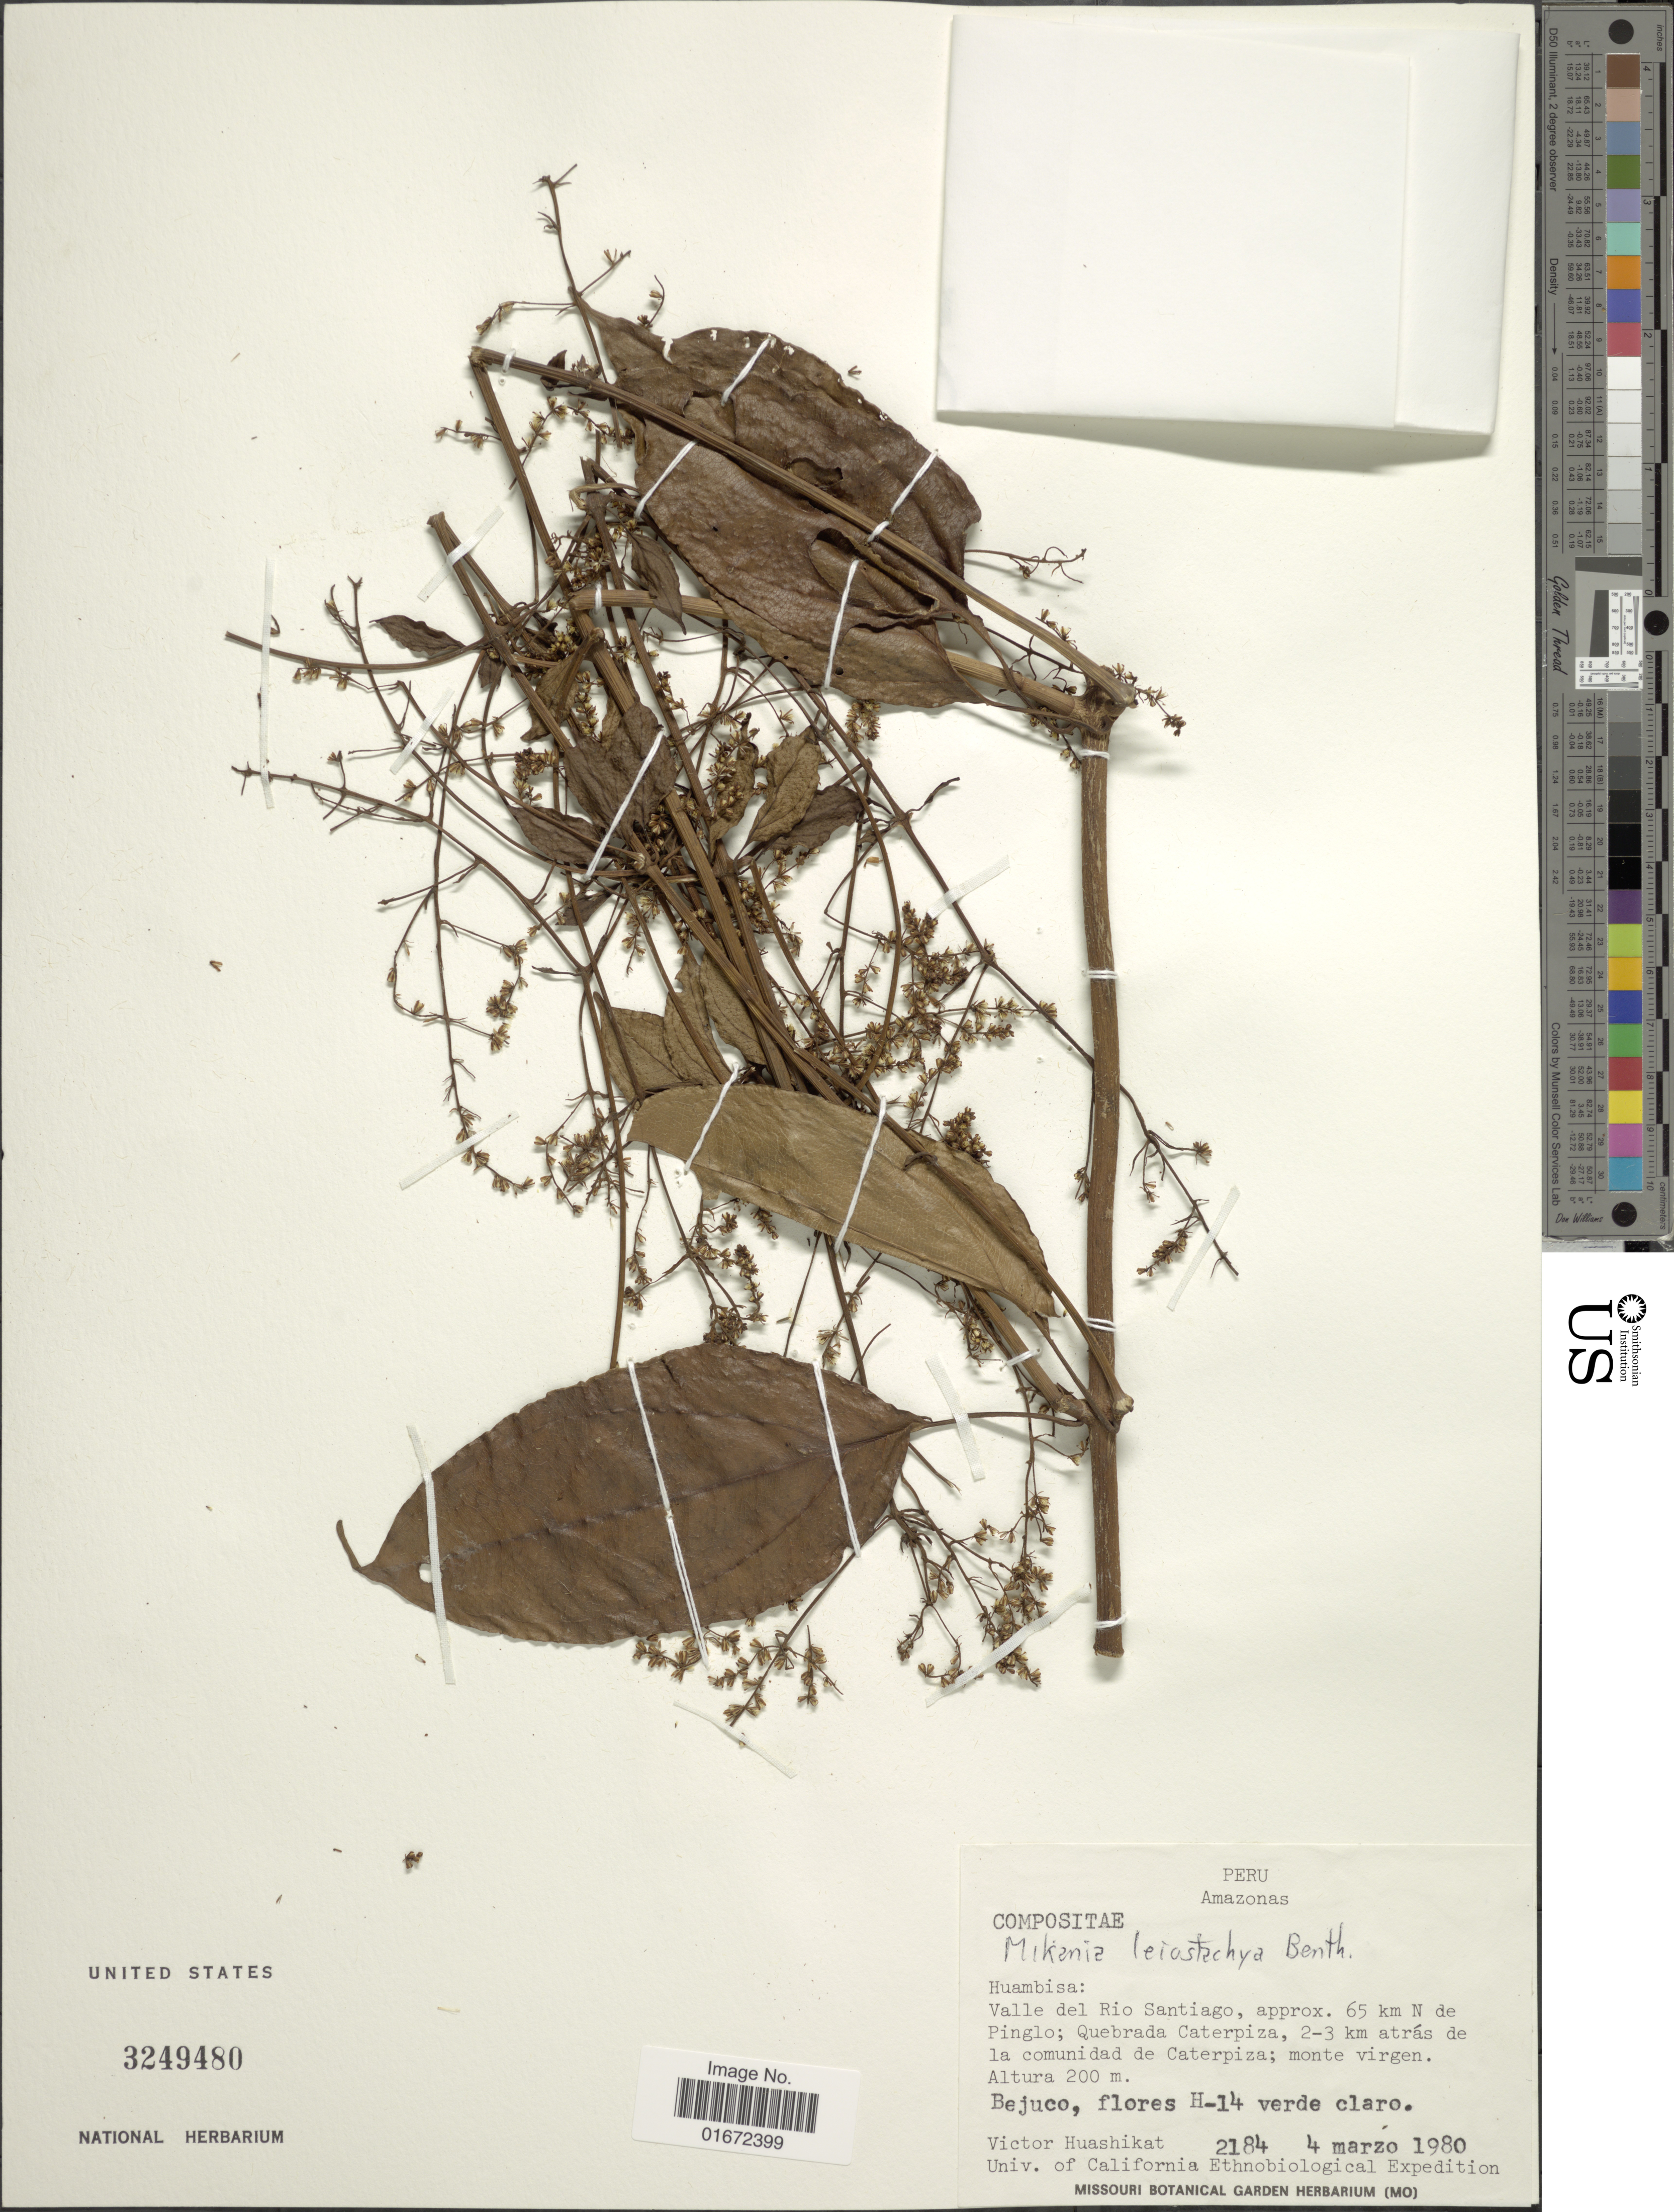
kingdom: Plantae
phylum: Tracheophyta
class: Magnoliopsida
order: Asterales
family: Asteraceae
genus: Mikania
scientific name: Mikania leiostachya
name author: Benth.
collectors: V. Huashikat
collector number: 2184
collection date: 1980-03-04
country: Peru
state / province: Amazonas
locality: Huambisa: Valle del Rio Santiago, approx. 65 km N de Pinglo; Quebrada Caterpiza, 2-3 km atrás de la comunidad de Caterpiza; monte virgen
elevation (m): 200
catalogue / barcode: US 3249480